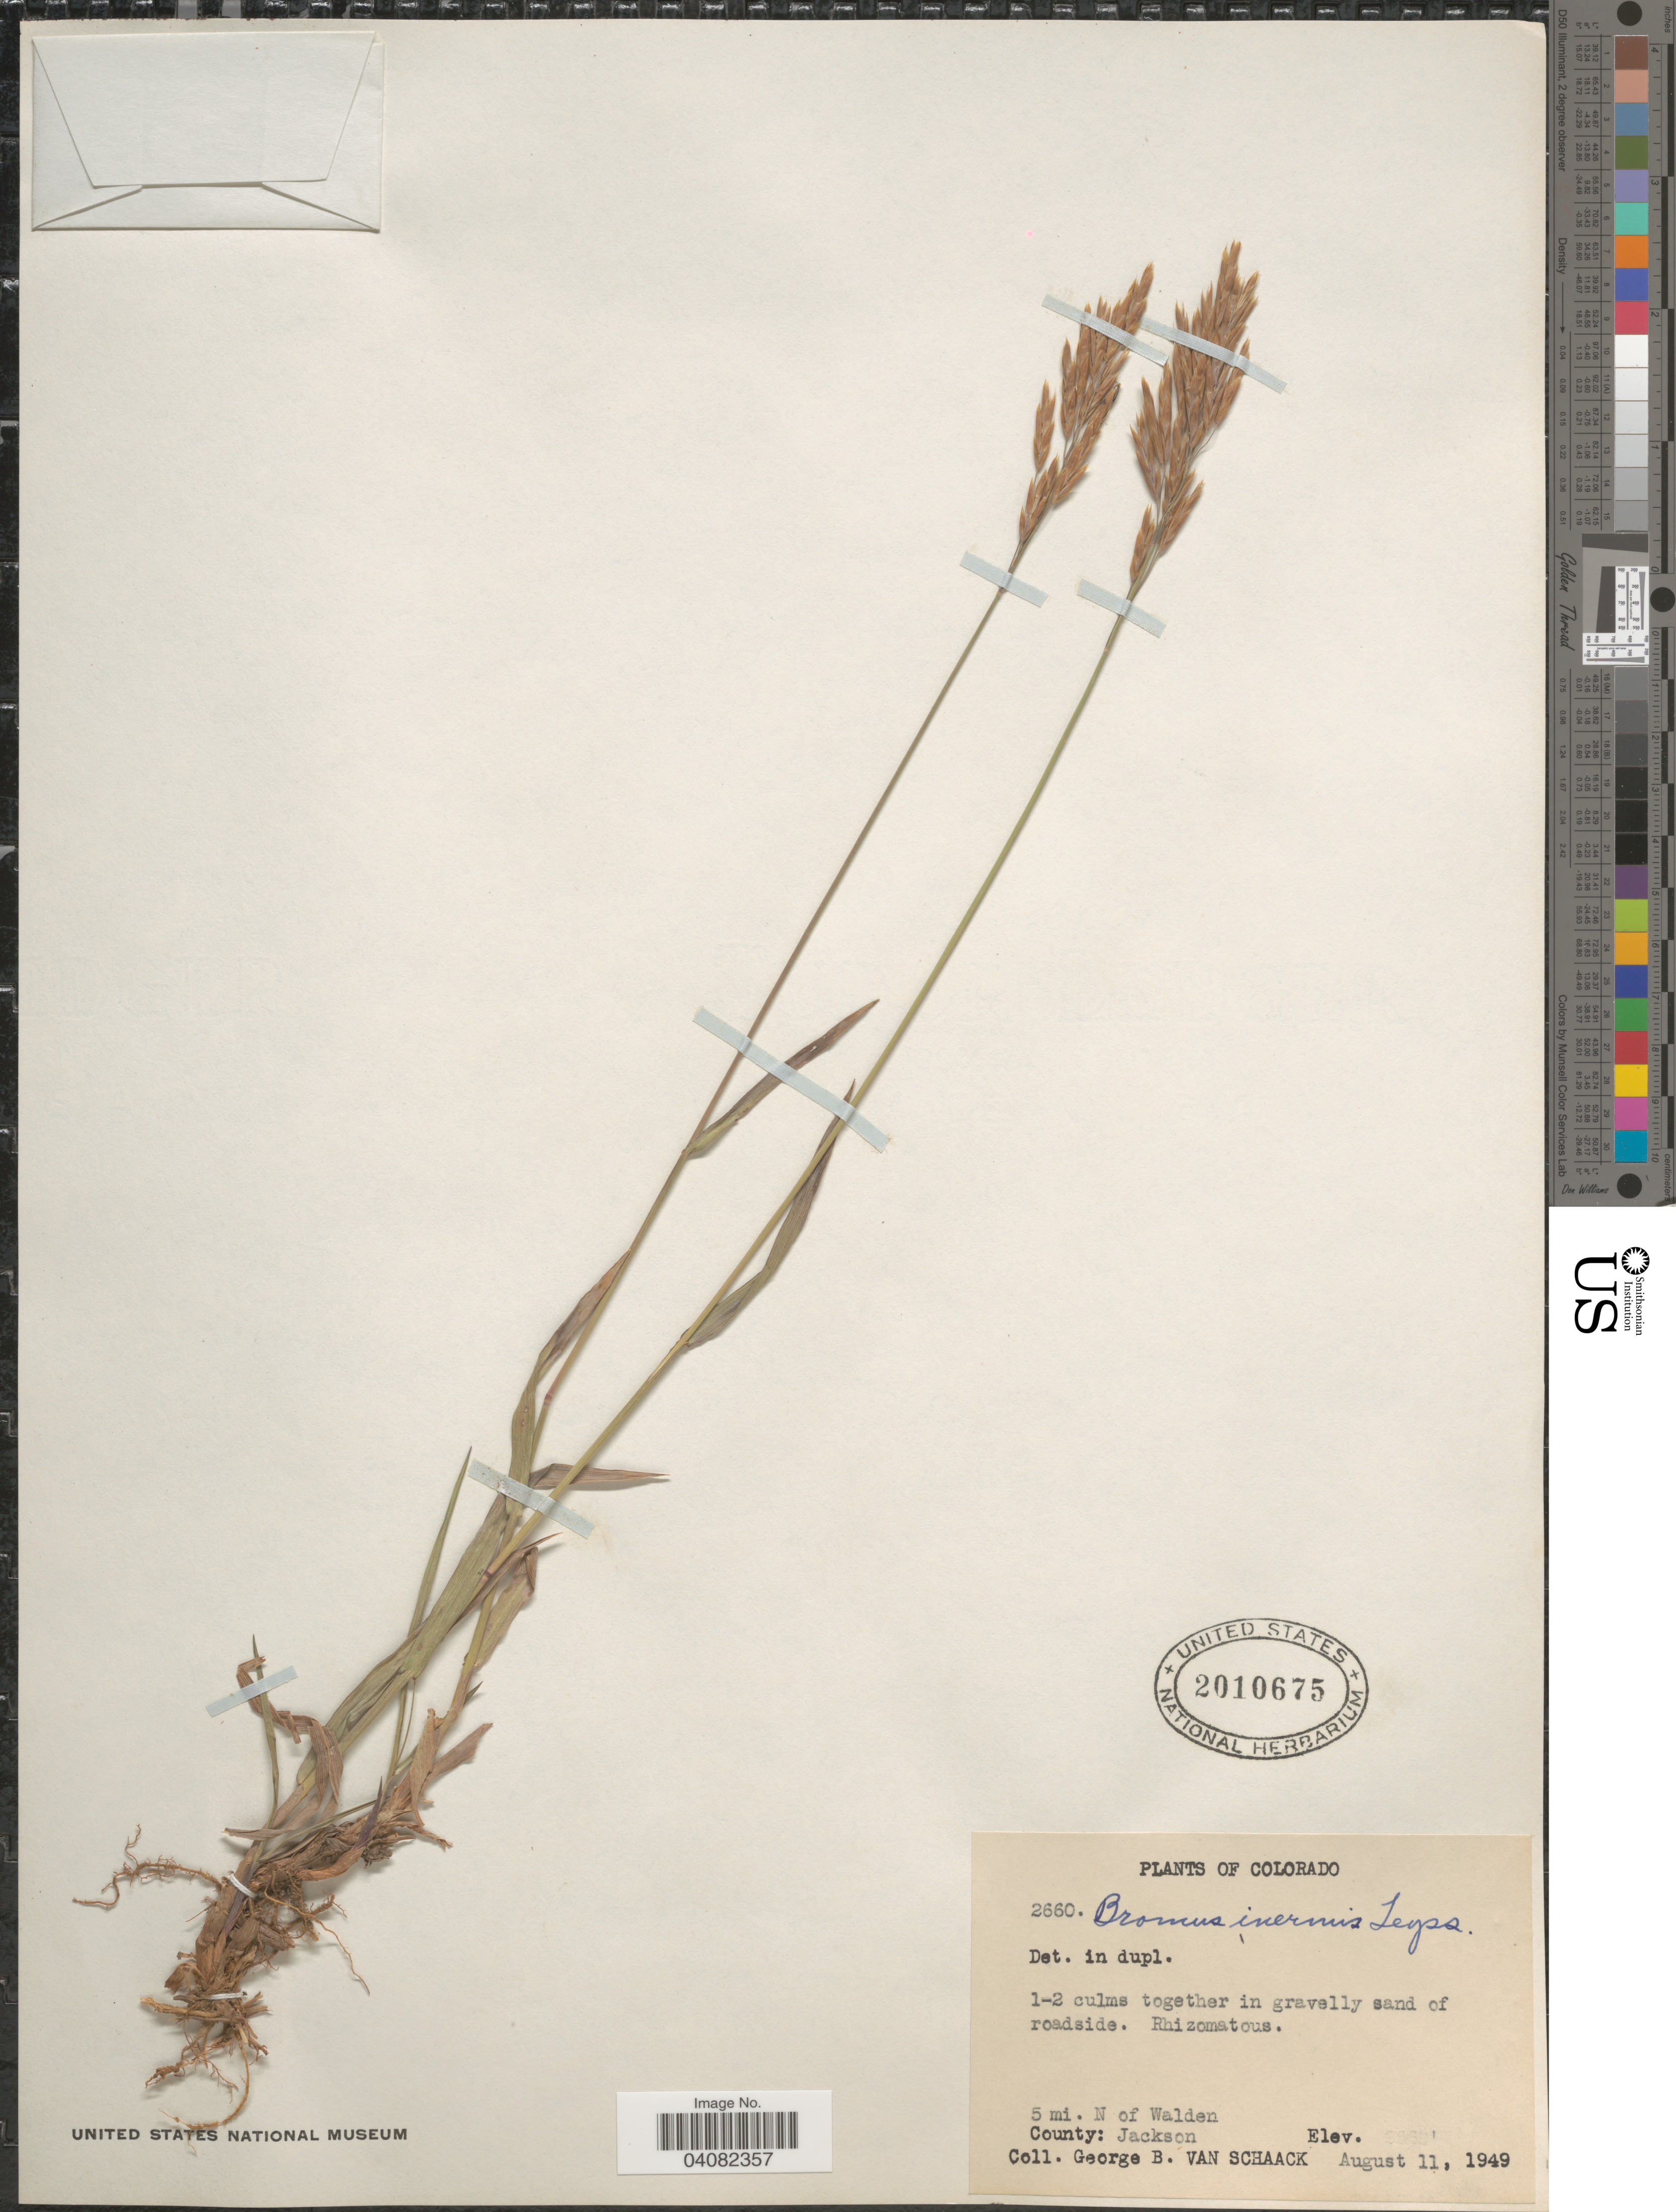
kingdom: Plantae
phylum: Tracheophyta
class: Liliopsida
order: Poales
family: Poaceae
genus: Bromus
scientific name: Bromus inermis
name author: Leyss.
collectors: G. Van Schaack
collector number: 2660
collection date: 1949-08-11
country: United States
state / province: Colorado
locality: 5 mi. N of Walden. County: Jackson.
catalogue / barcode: US 2010675